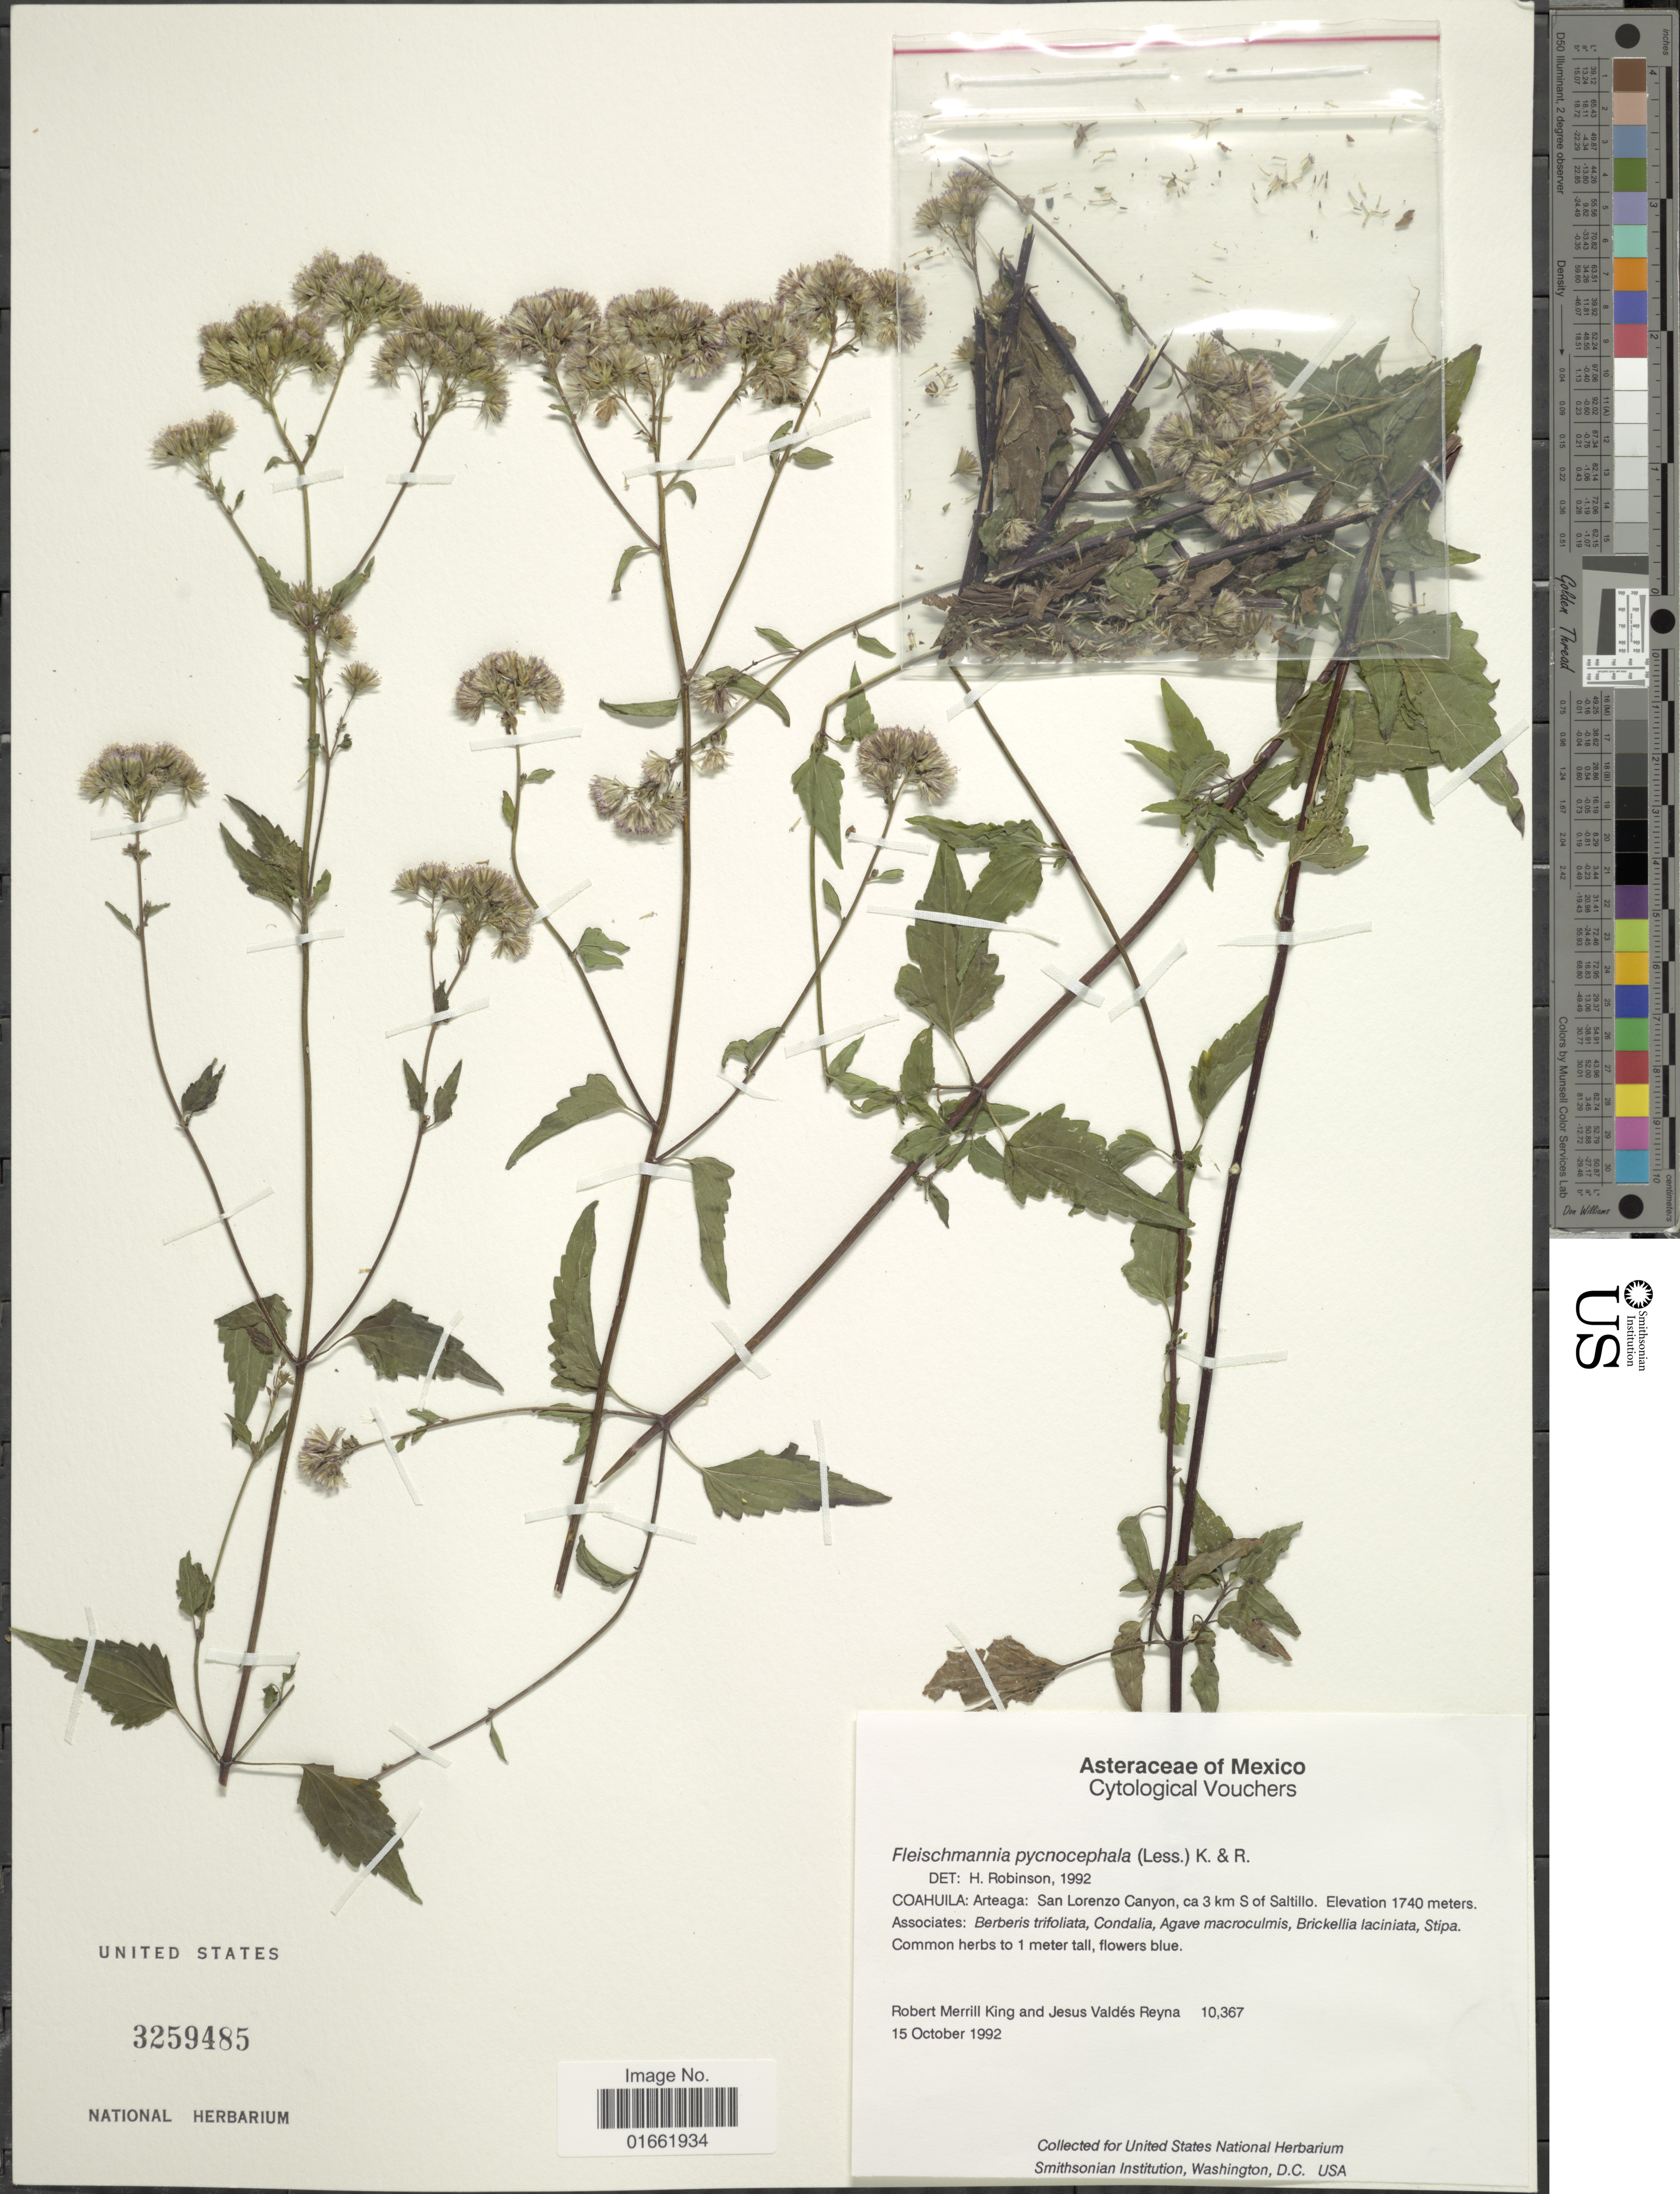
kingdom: Plantae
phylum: Tracheophyta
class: Magnoliopsida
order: Asterales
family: Asteraceae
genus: Fleischmannia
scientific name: Fleischmannia pycnocephala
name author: (Less.) R.M. King & H. Rob.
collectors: R. M. King & J. Valdés-Reyna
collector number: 10367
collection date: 1992-10-15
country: Mexico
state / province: Coahuila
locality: Coahuila: Arteaga: San Lorenzo Canyon, ca 3 km S of Saltillo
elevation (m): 1740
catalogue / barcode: US 3259485